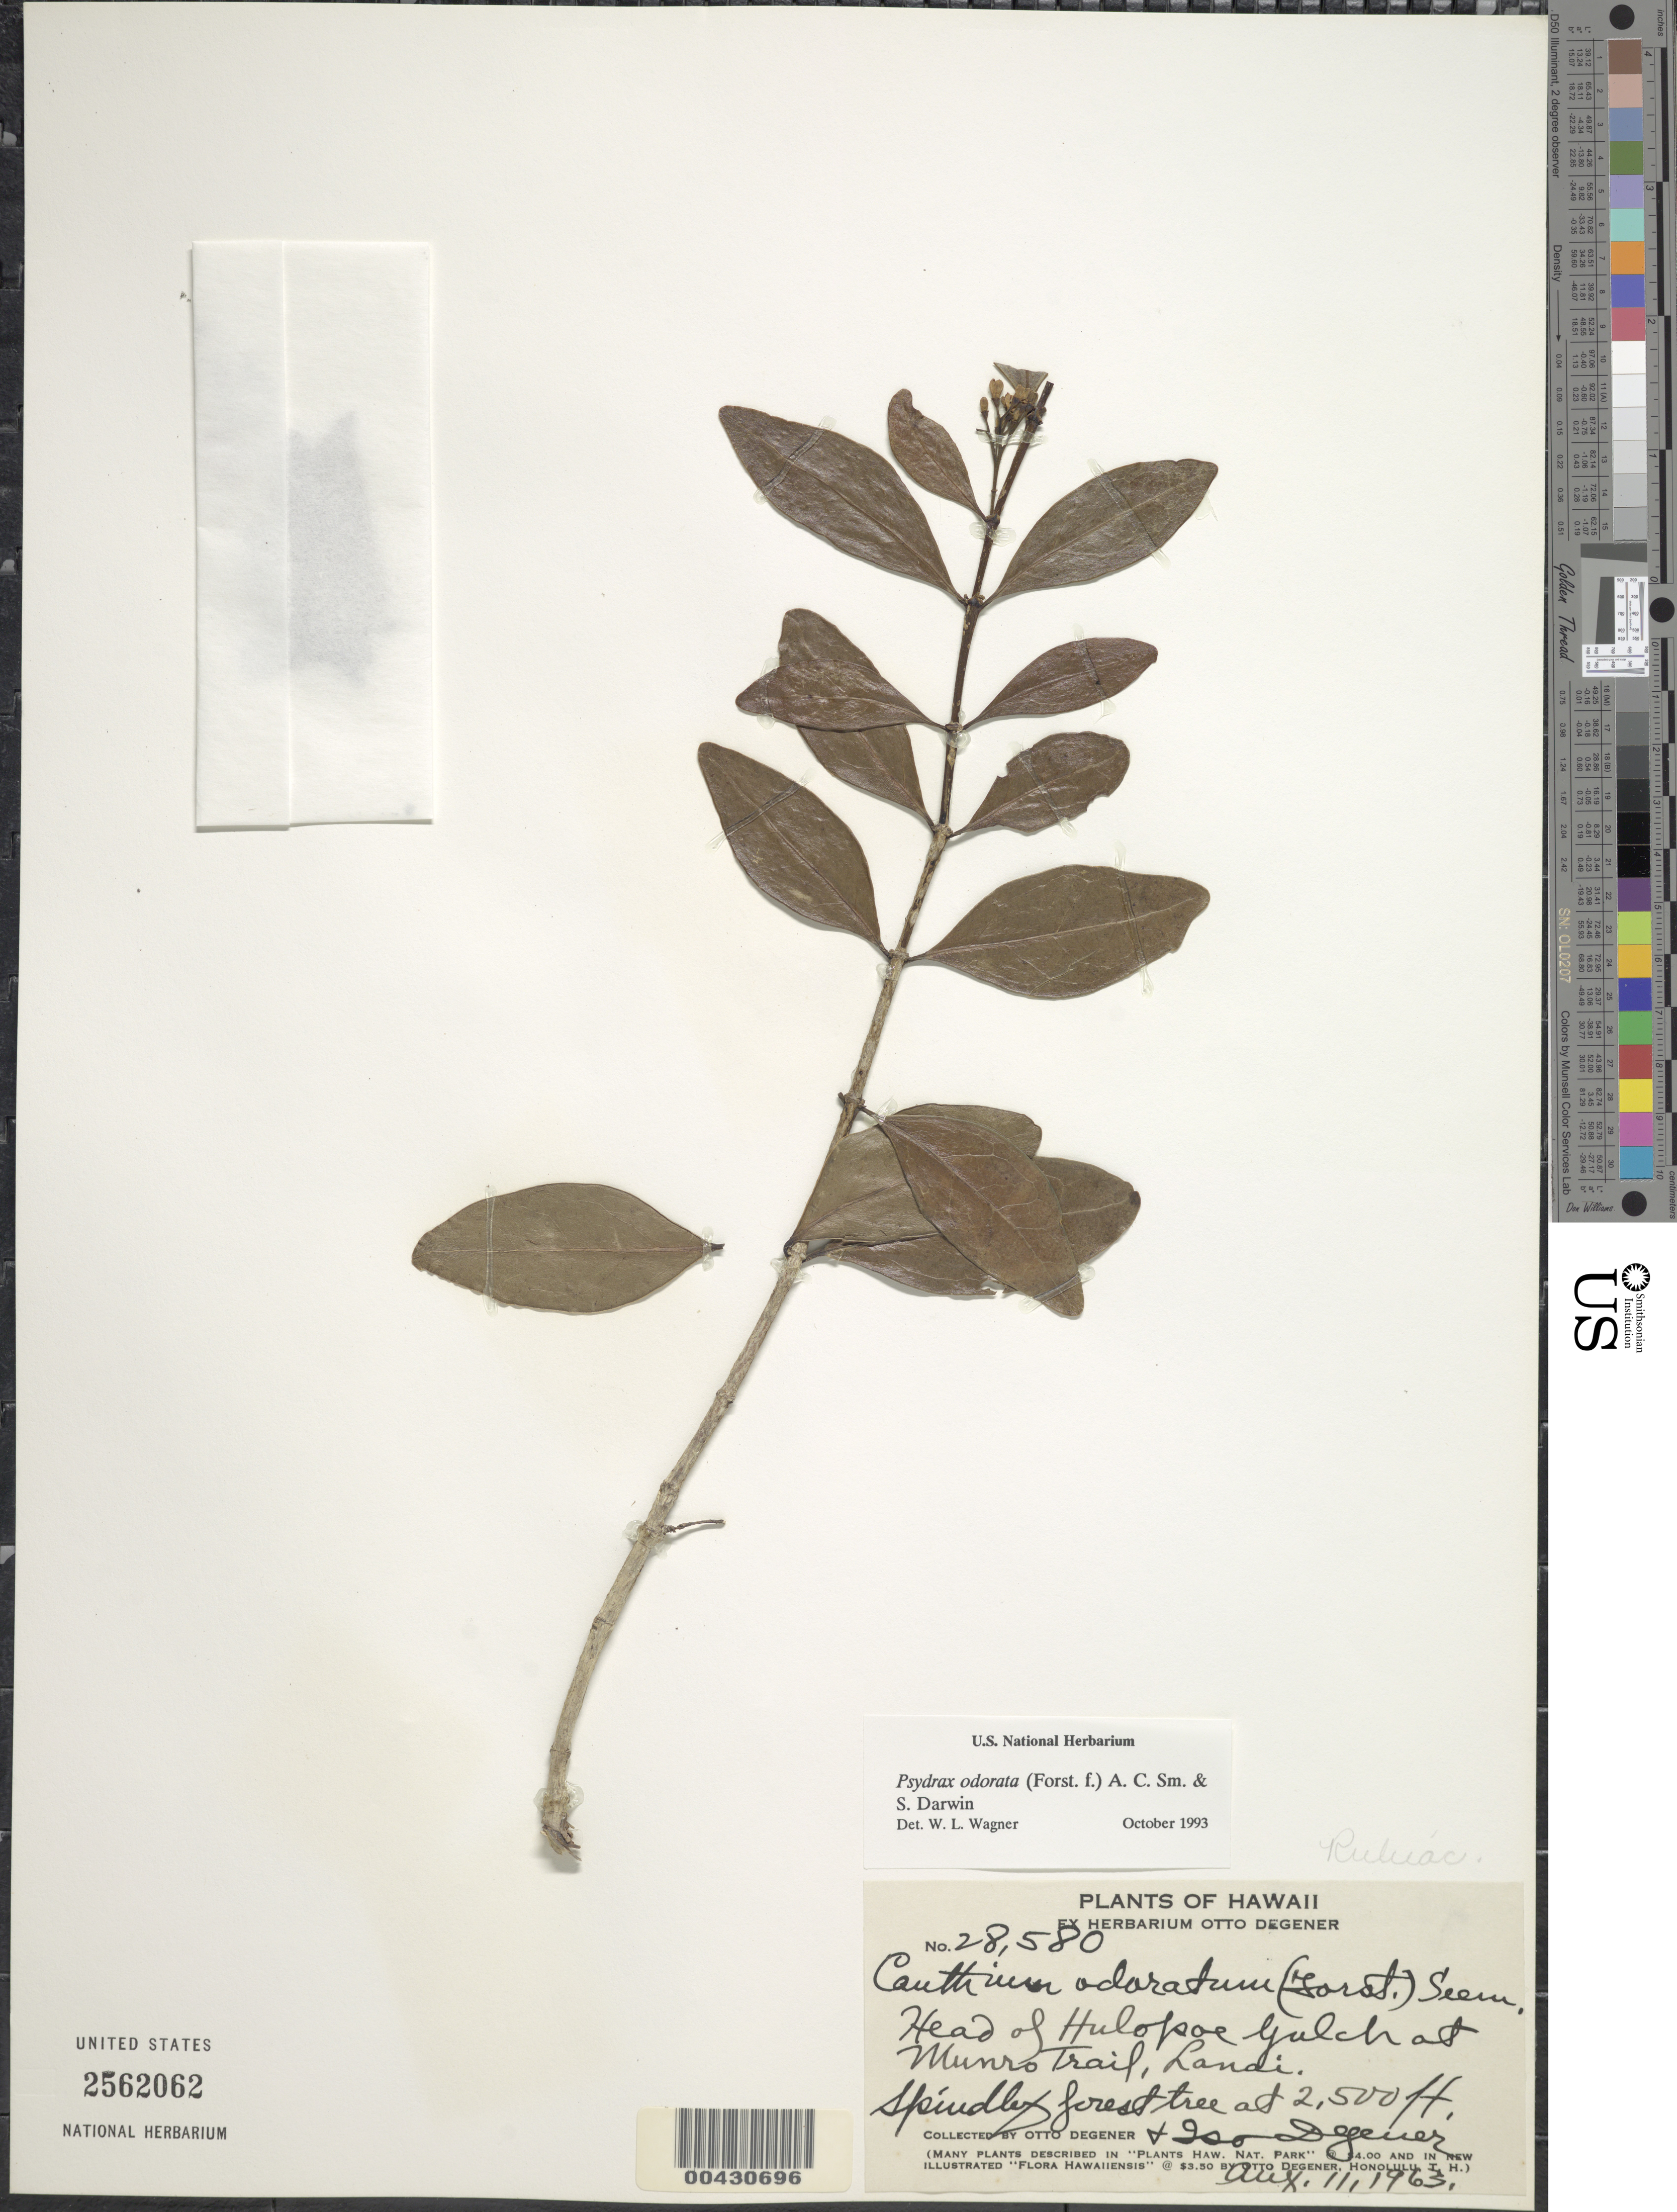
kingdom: Plantae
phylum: Tracheophyta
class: Magnoliopsida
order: Gentianales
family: Rubiaceae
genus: Psydrax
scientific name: Psydrax odorata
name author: (G. Forst.) A.C. Sm. & S.P. Darwin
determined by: Wagner, W. L., (BOT), Smithsonian Institution - National Museum of Natural History (UNITED STATES)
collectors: O. Degener & I. Degener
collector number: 28580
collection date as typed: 11 Aug 1963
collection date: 1963-08-11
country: United States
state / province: Hawaii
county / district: Maui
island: Lana'i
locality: Head of Hulopoe Gulch at Munro Trail.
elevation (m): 762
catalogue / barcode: US 2562062